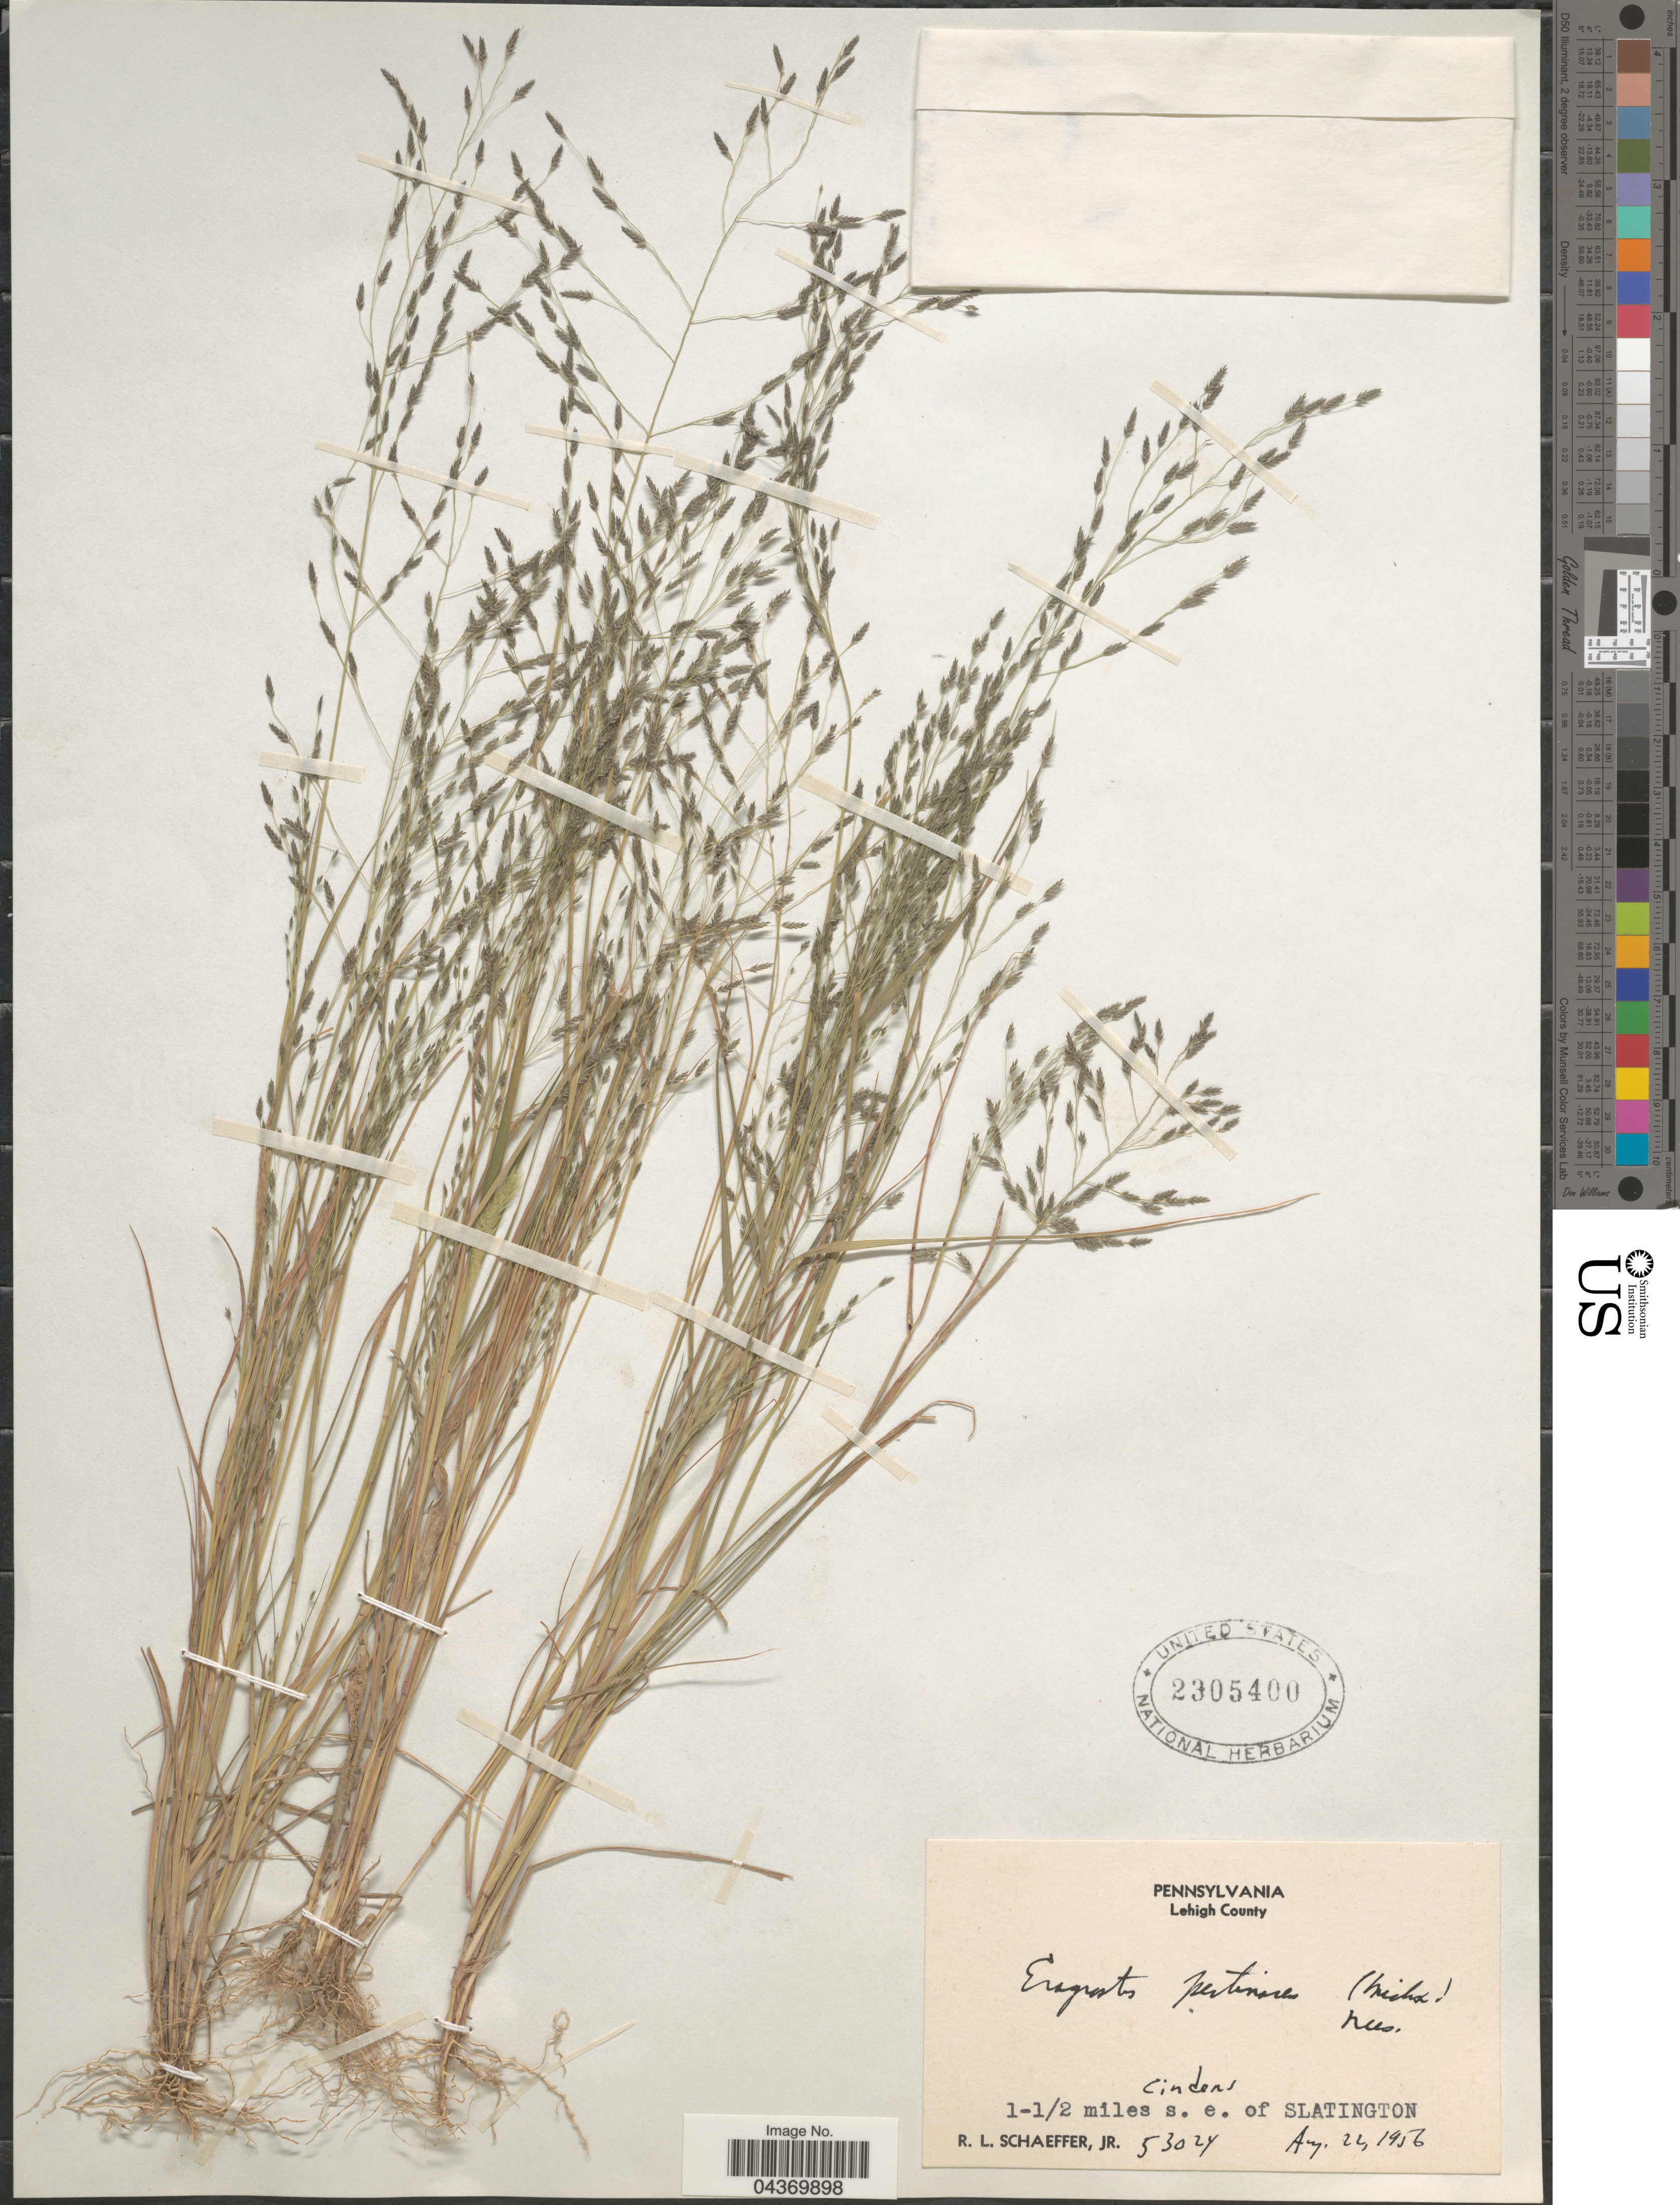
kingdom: Plantae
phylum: Tracheophyta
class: Liliopsida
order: Poales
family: Poaceae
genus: Eragrostis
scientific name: Eragrostis pectinacea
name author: (Michx.) Nees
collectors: R. L. Schaeffer Jr.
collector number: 53024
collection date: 1956-08-22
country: United States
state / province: Pennsylvania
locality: Lehigh County. 1-1/2 miles s.e. of Slatington.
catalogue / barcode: US 2305400